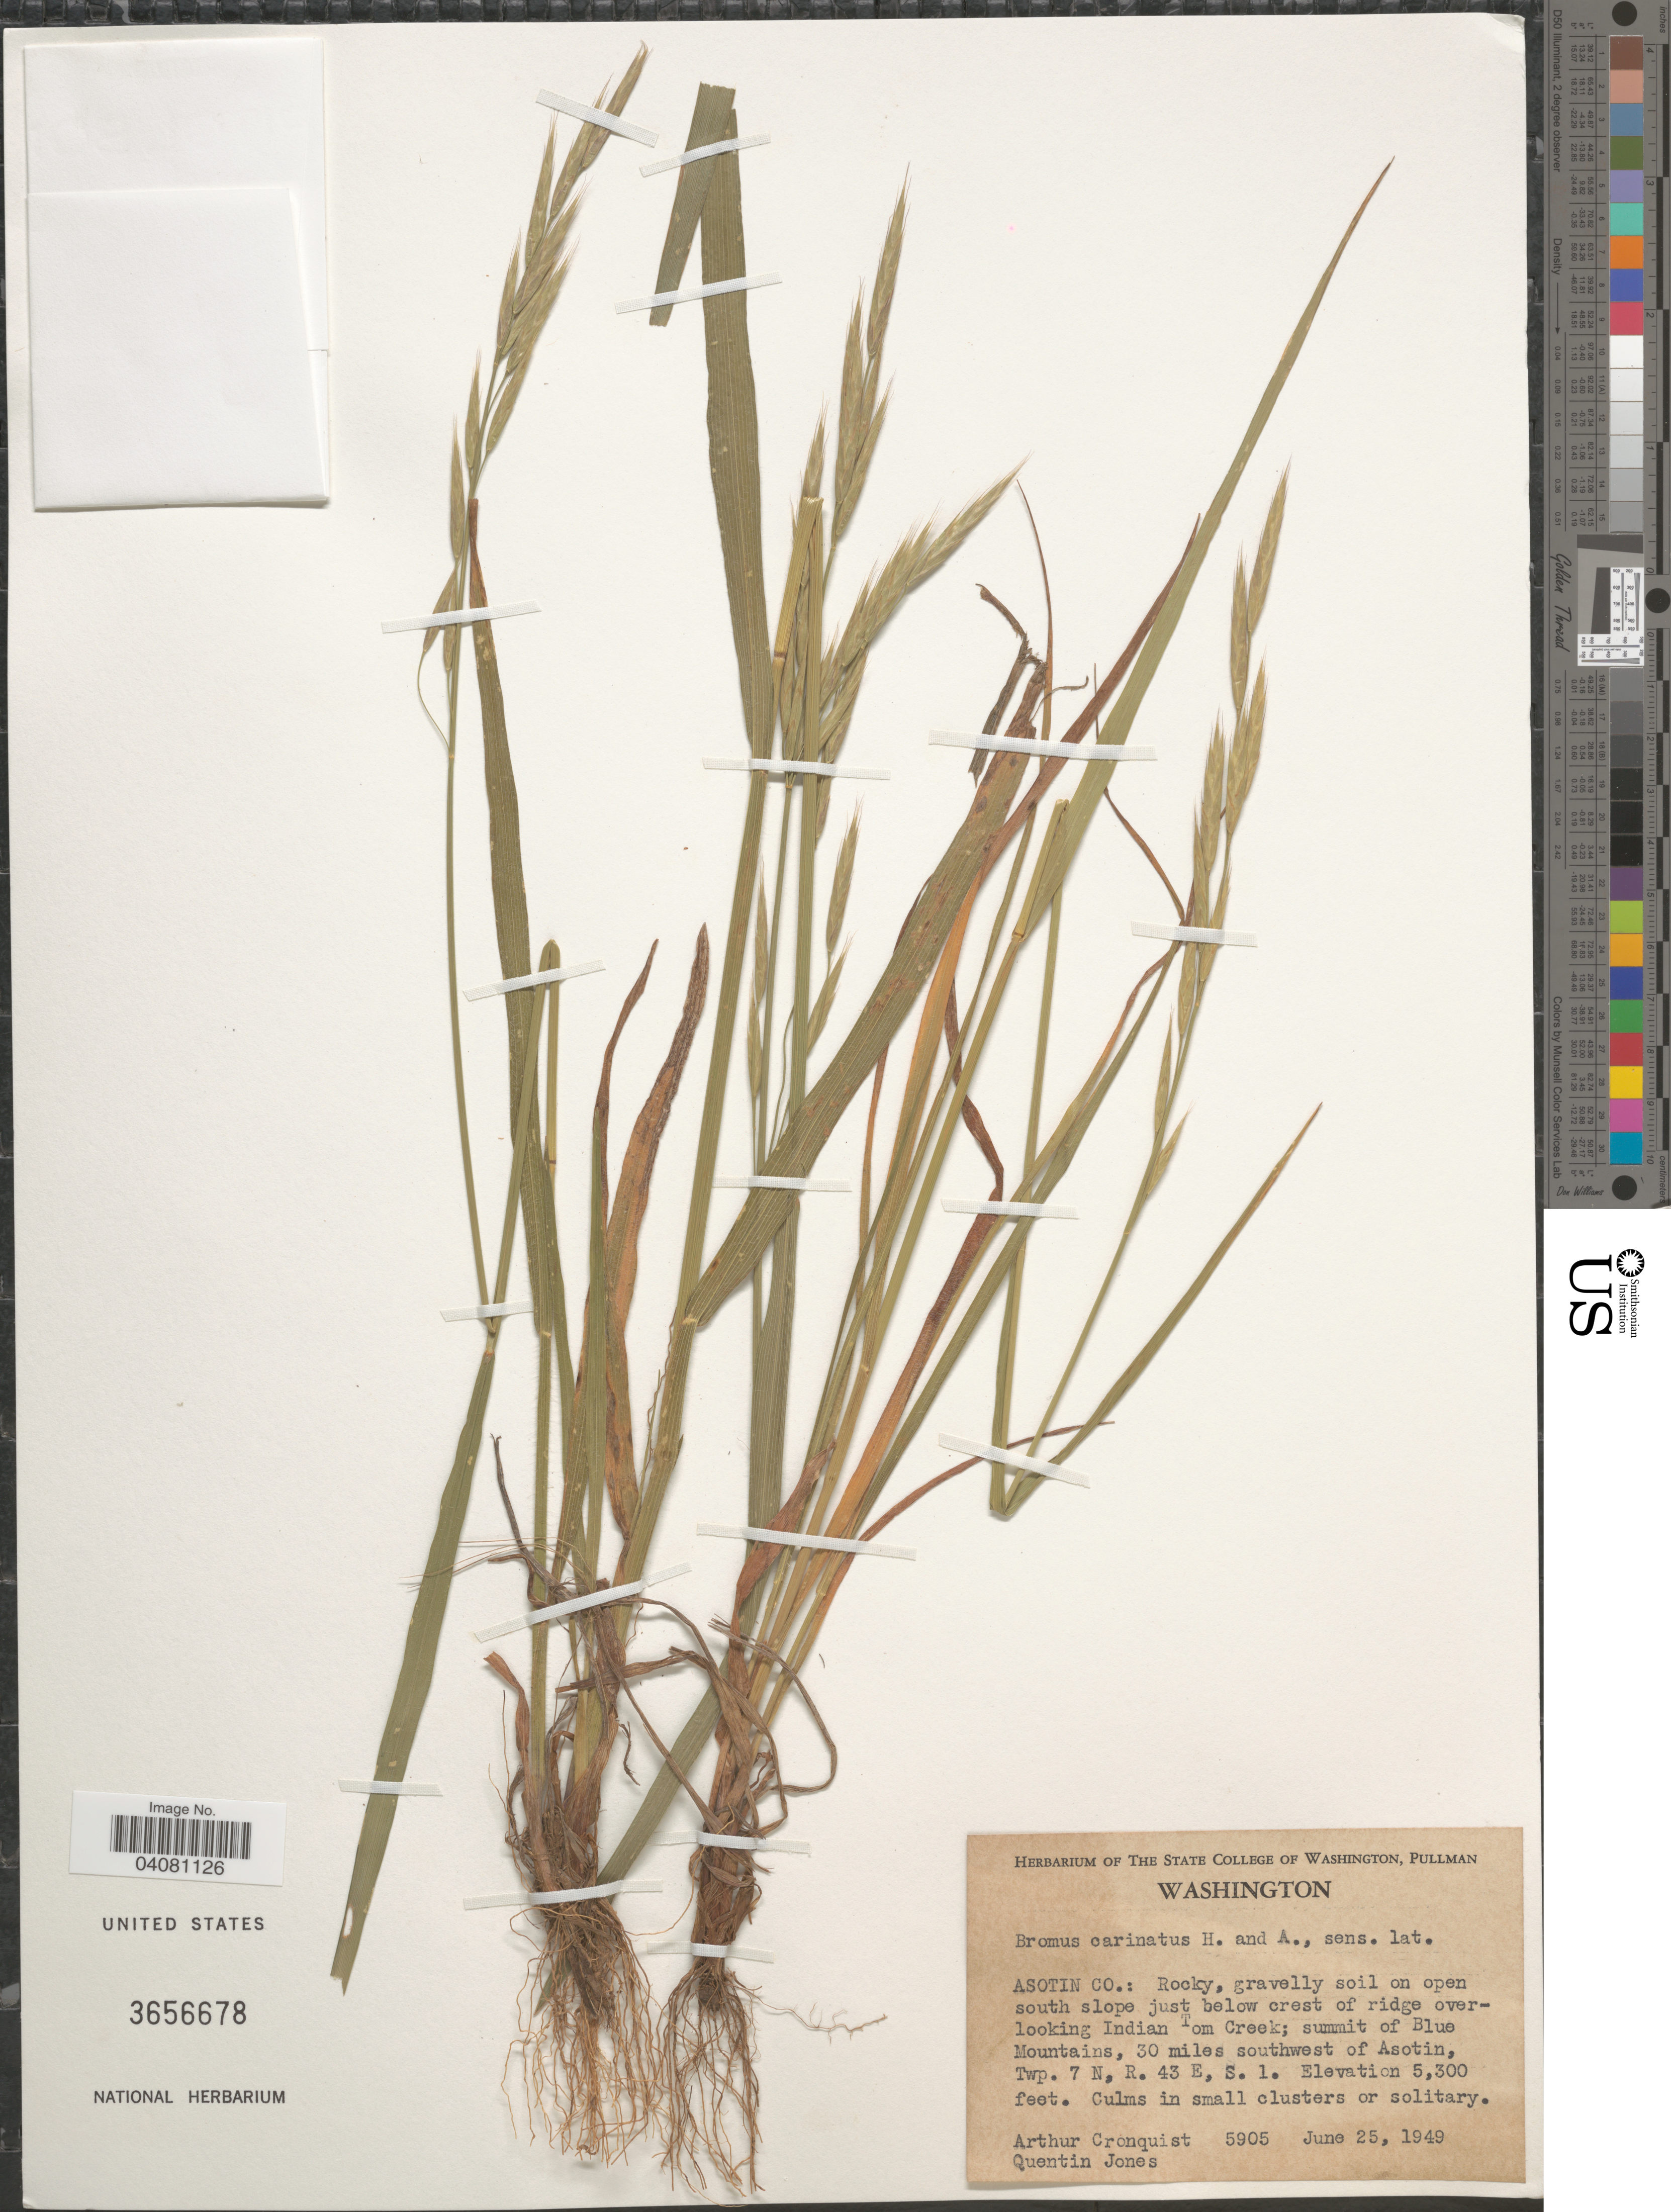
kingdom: Plantae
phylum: Tracheophyta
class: Liliopsida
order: Poales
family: Poaceae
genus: Bromus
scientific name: Bromus carinatus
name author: Hook. & Arn.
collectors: A. J. Cronquist & Q. Jones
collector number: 5905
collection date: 1949-06-25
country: United States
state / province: Washington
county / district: Asotin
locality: Asotin Co.: Rocky, gravelly soil on open south slope just below crest of ridge overlooking Indian Tom Creek; summit of Blue Mountains, 30 miles southwest of Asotin, Twp. 7 N, R. 43 E. S. 1.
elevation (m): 1615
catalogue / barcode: US 3656678